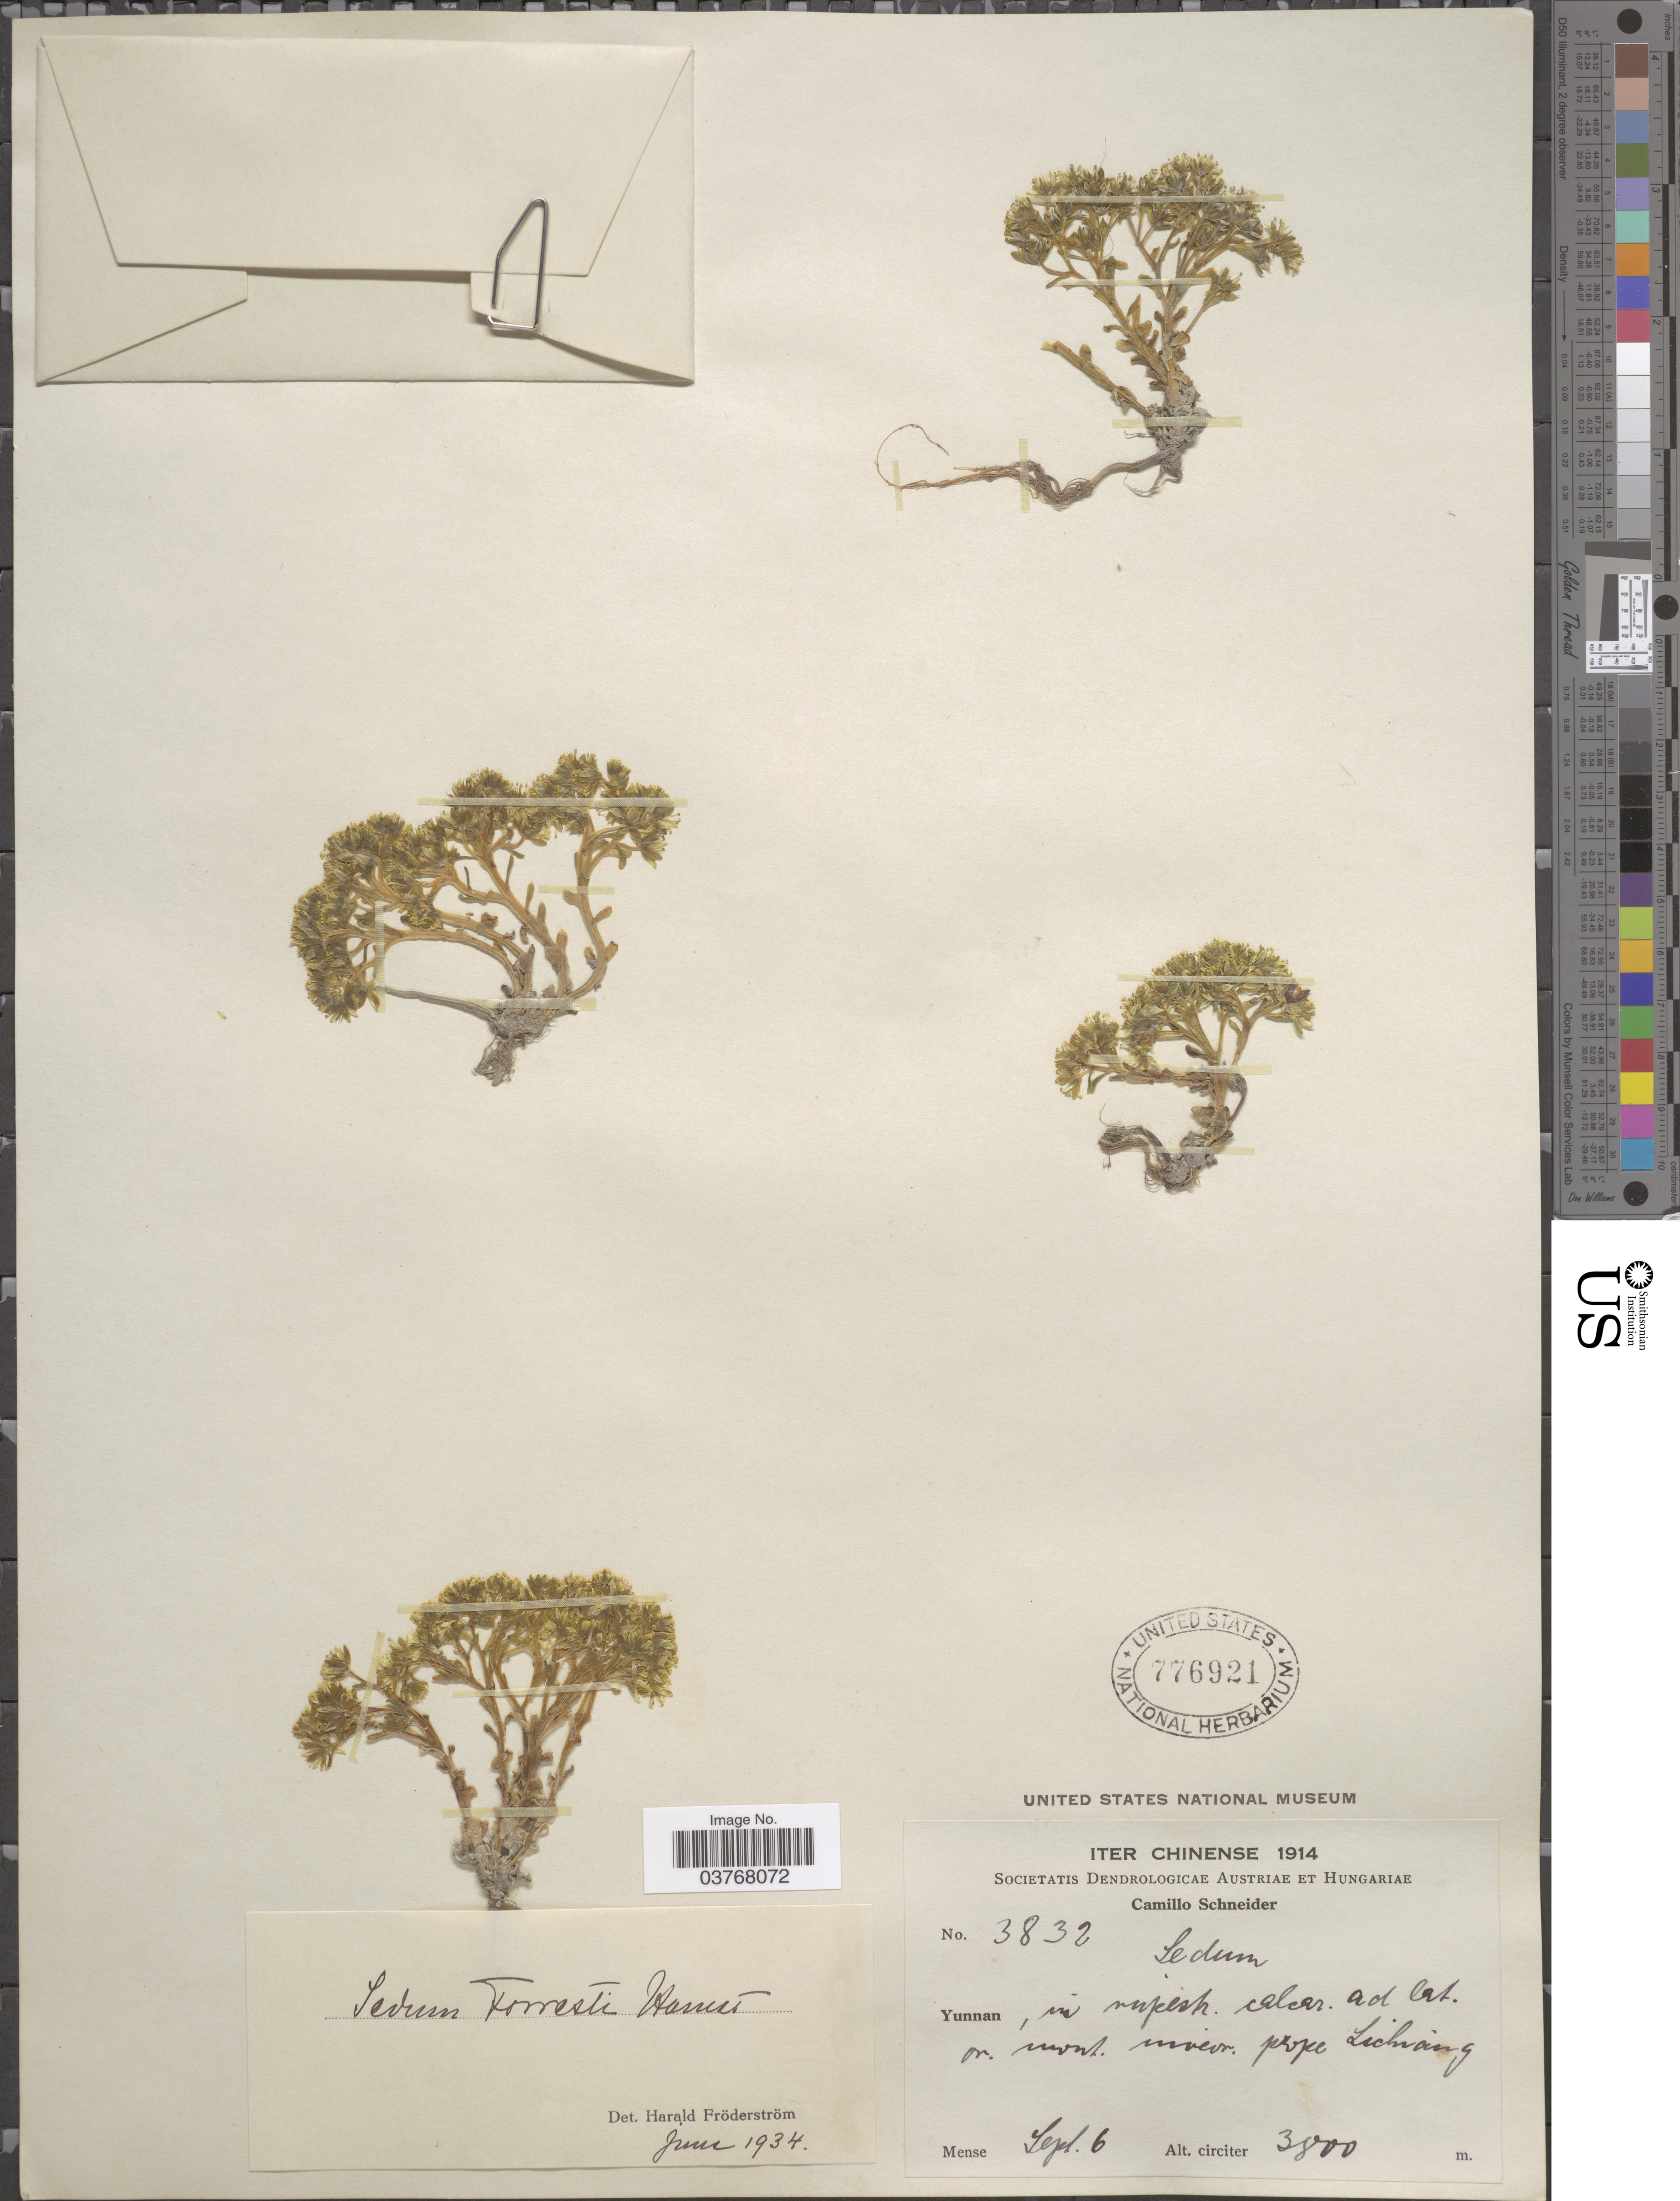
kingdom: Plantae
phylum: Tracheophyta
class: Magnoliopsida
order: Saxifragales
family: Crassulaceae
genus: Rhodiola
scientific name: Rhodiola forrestii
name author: (Raym.-Hamet) S.H. Fu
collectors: C. K. Schneider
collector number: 3832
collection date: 1914-09-06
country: China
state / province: Yunnan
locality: Prope Lichiang.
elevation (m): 3800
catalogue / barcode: US 776921